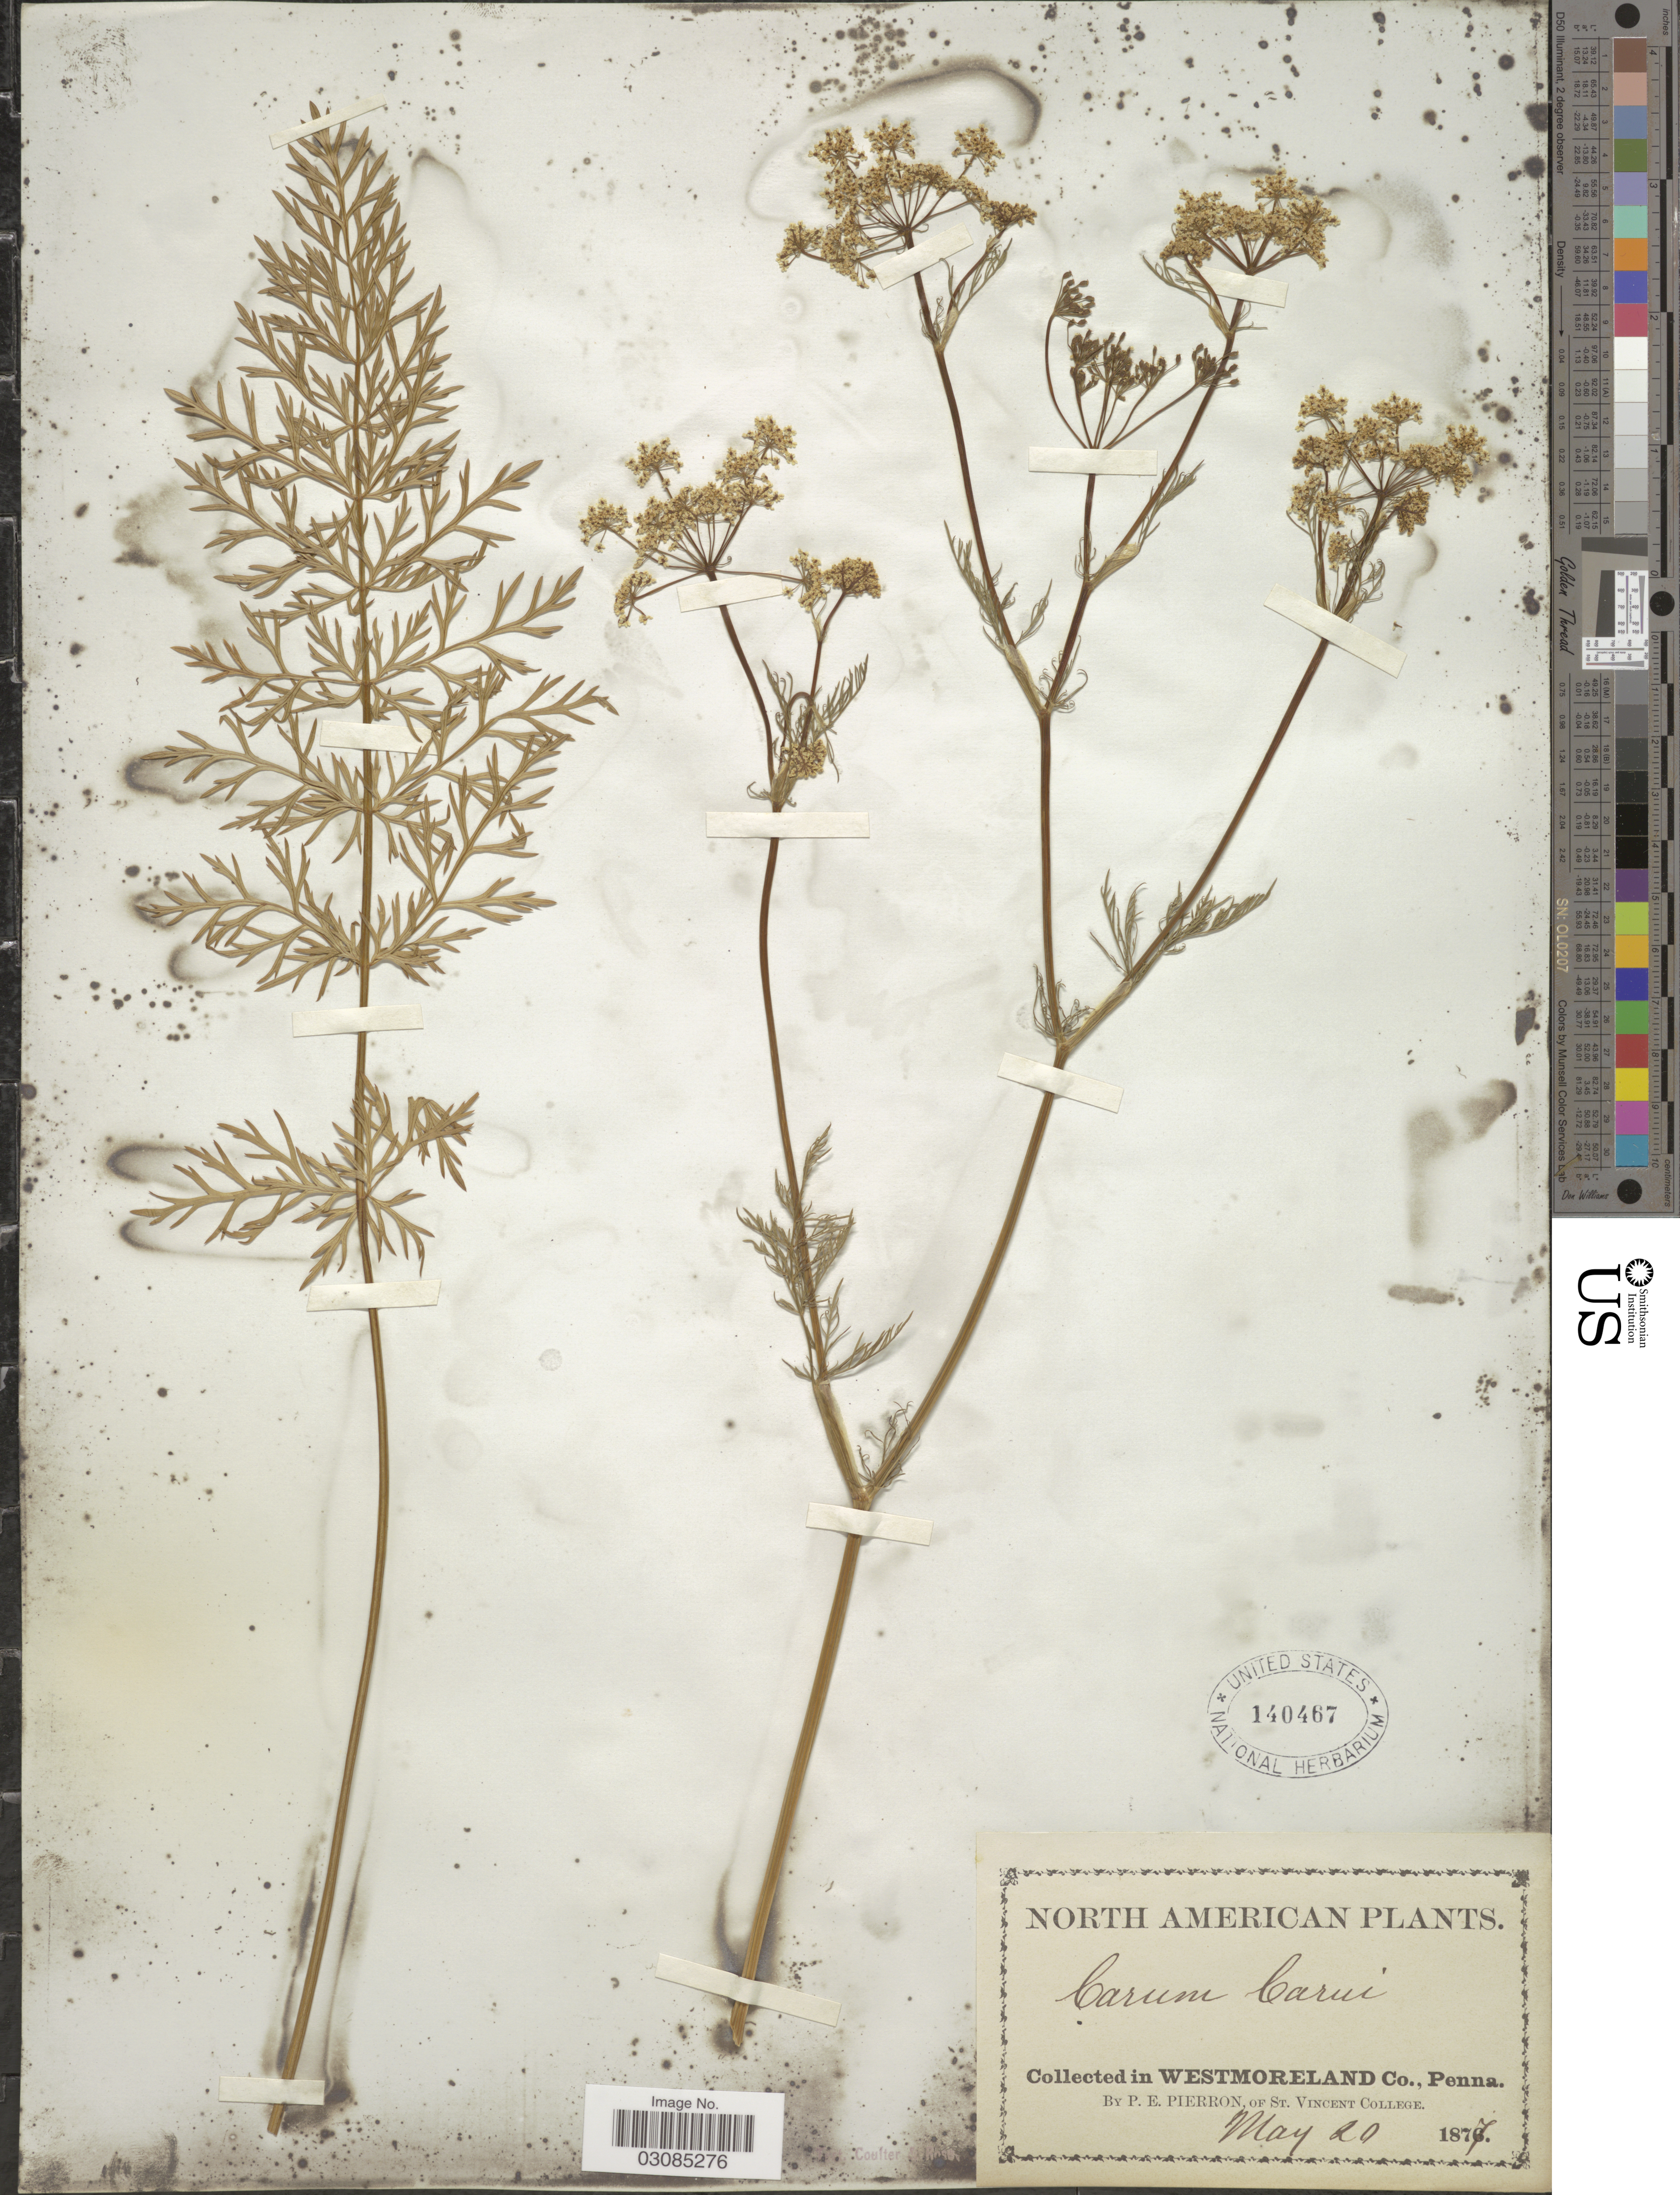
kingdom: Plantae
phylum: Tracheophyta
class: Magnoliopsida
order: Apiales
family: Apiaceae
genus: Carum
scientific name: Carum carvi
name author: L.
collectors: P. Pierron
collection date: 1877-05-20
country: United States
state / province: Pennsylvania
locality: In Westmoreland Co., Penna.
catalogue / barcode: US 140467